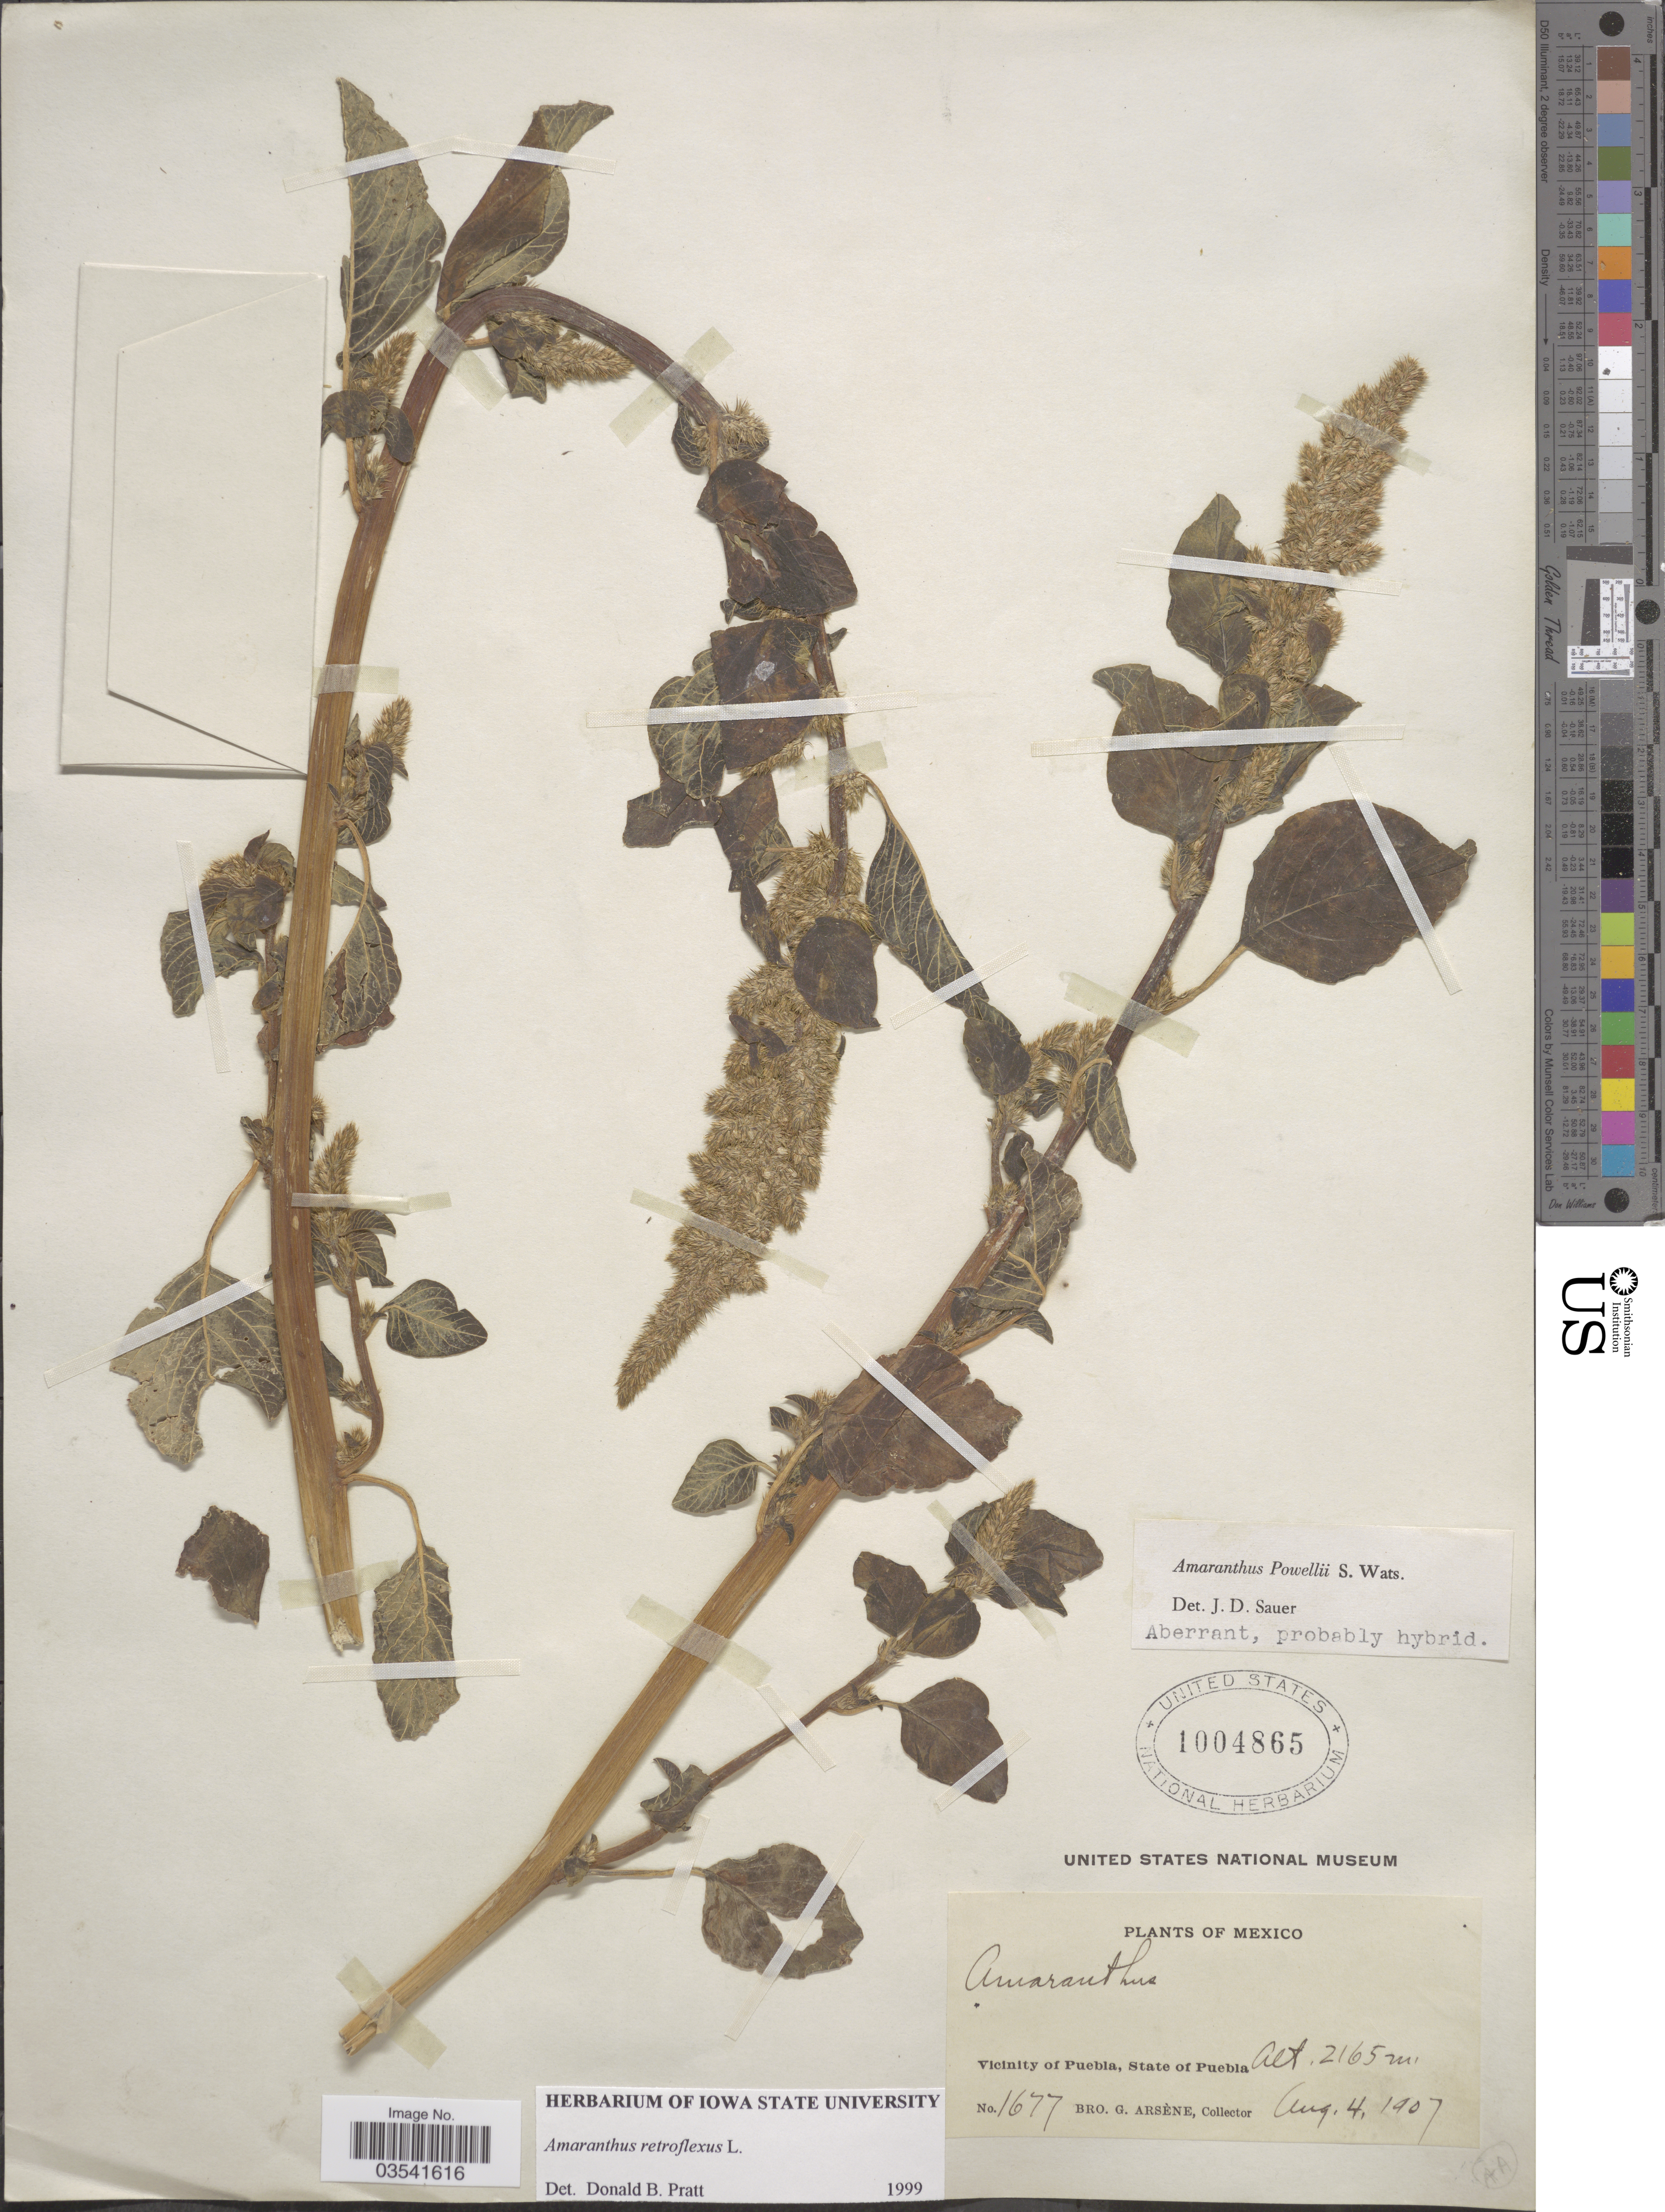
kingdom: Plantae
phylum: Tracheophyta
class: Magnoliopsida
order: Caryophyllales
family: Amaranthaceae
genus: Amaranthus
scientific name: Amaranthus retroflexus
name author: L.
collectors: Bro. G. Arsène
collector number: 1677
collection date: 1907-08-04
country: Mexico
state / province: Puebla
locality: Vicinity of Puebla.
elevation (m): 2165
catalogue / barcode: US 1004865